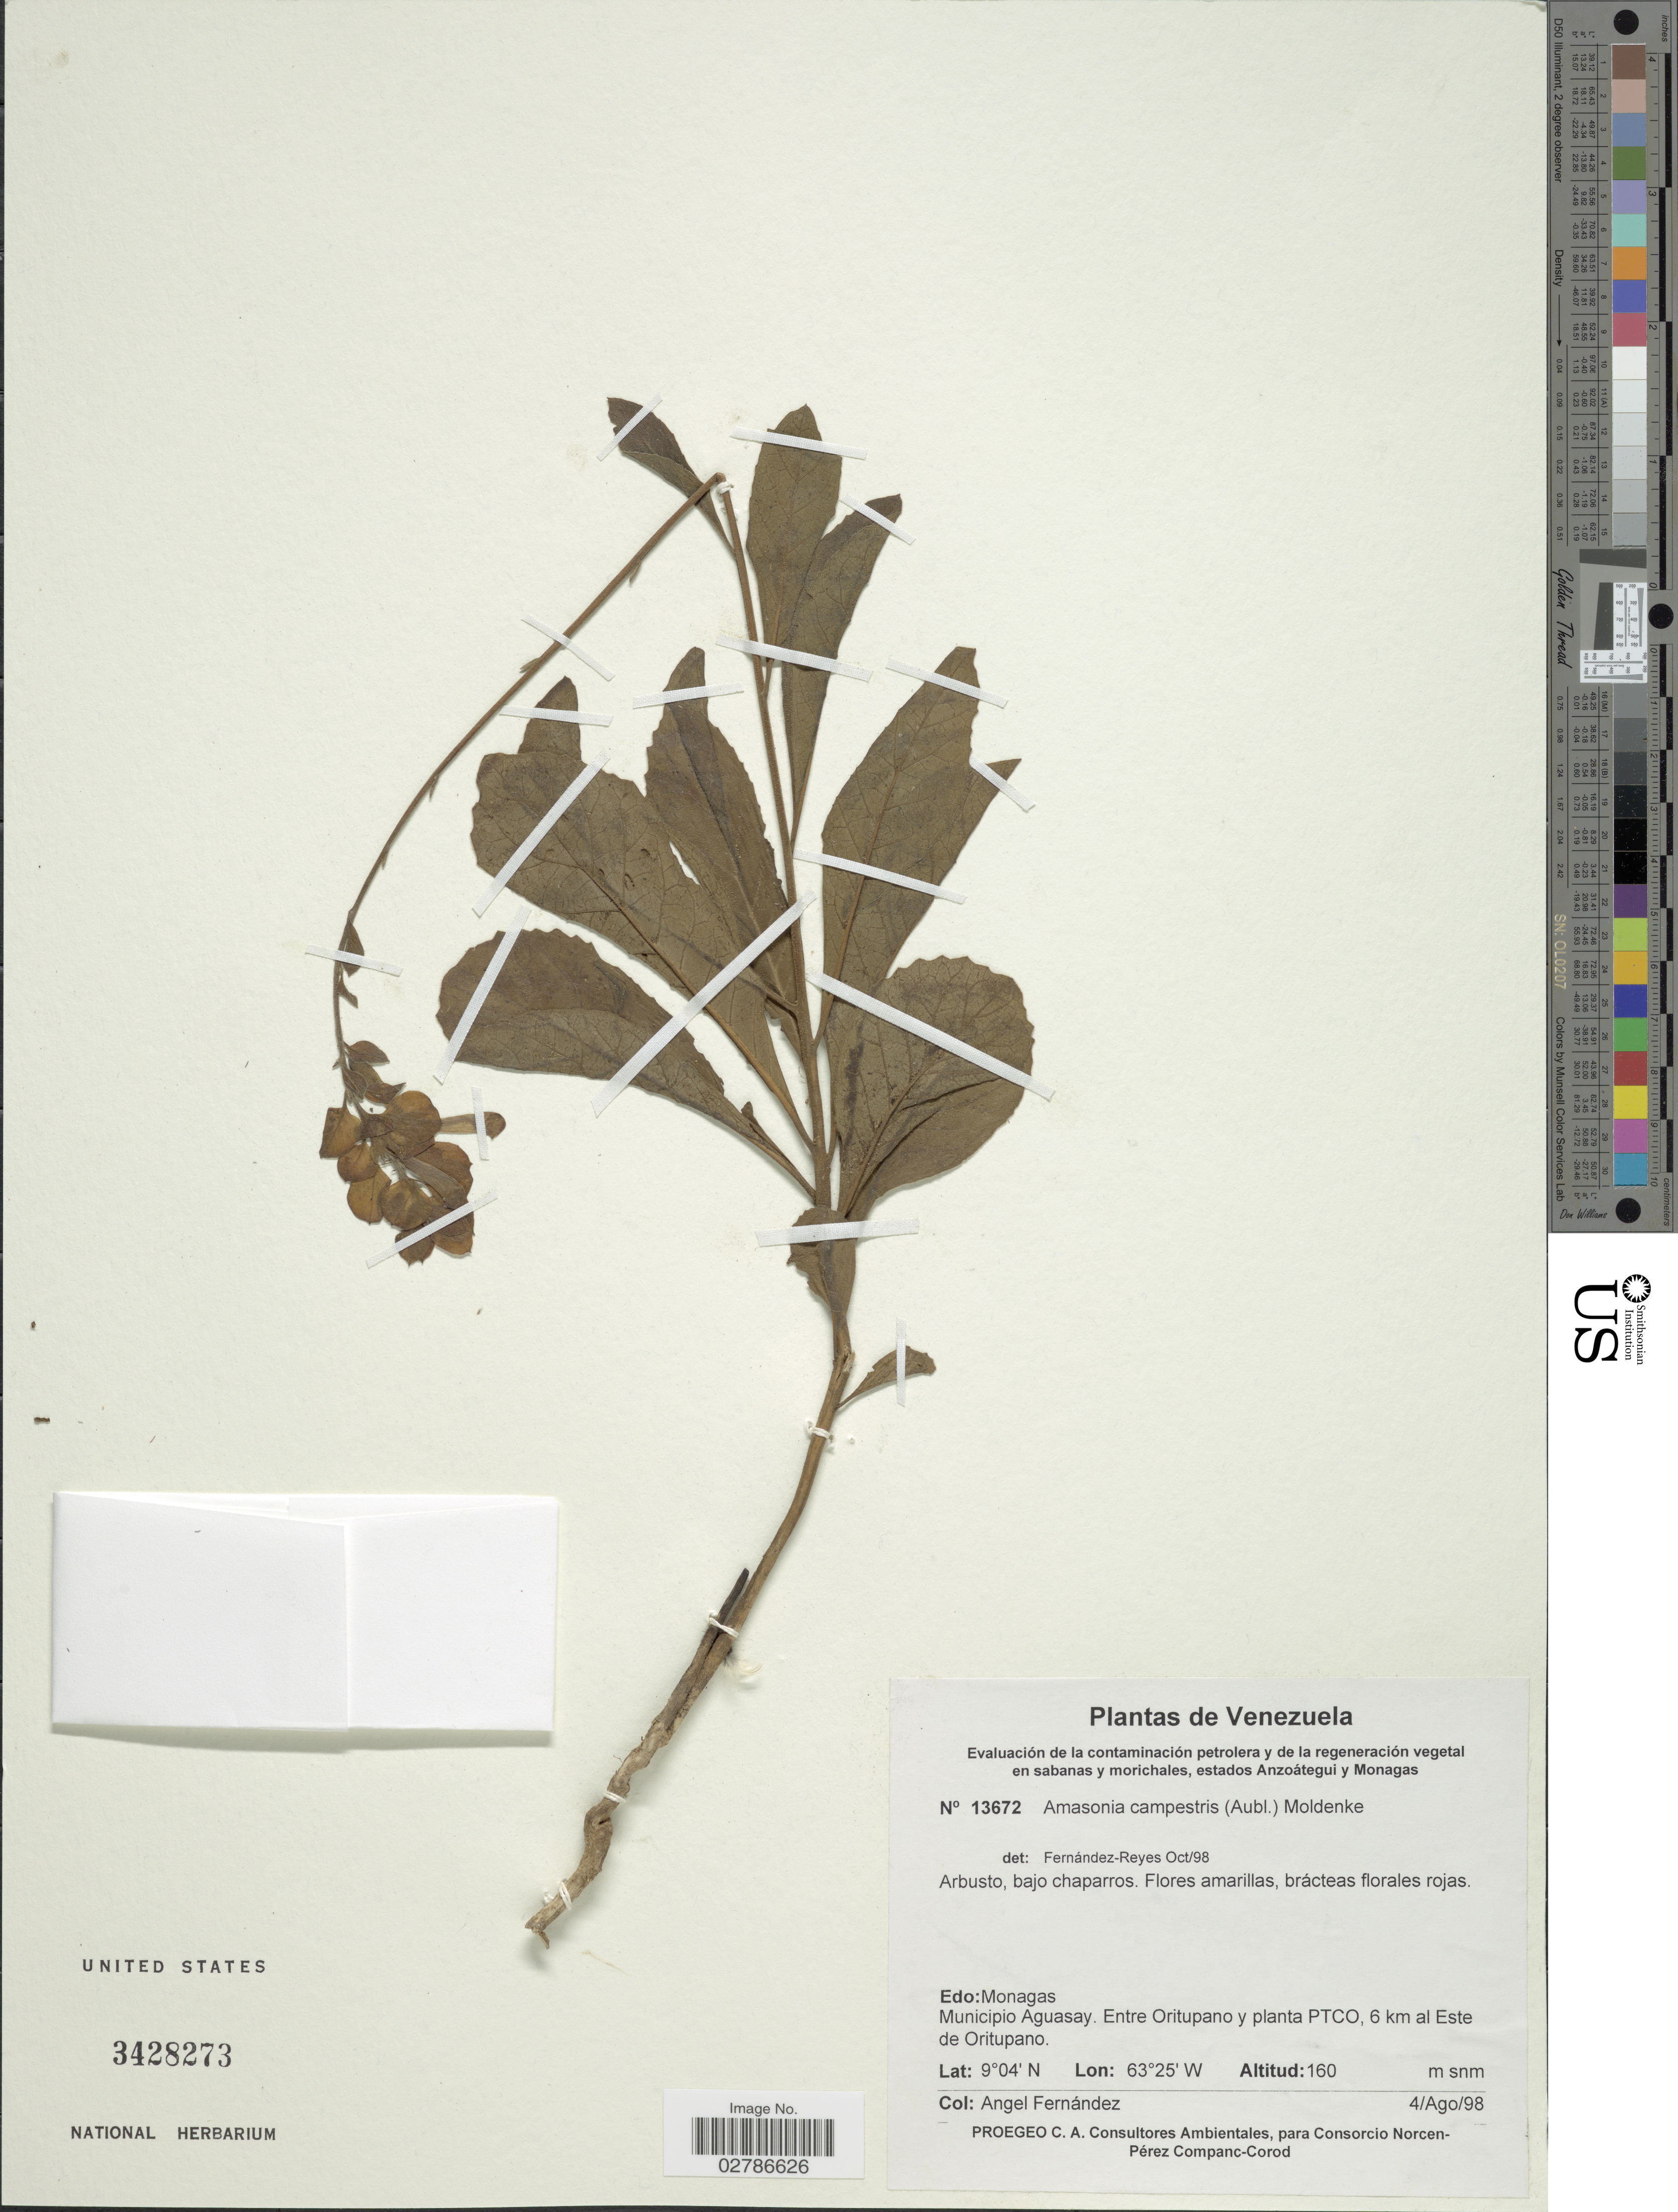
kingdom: Plantae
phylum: Tracheophyta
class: Magnoliopsida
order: Lamiales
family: Lamiaceae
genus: Amasonia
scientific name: Amasonia campestris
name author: (Aubl.) Moldenke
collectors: Á. Fernández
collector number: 13672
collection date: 1998-08-04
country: Venezuela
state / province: Monagas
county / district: Aguasay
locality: Municipio Aguasay. Entre Oritupano y planta PTCO, 6 km al Este de Oritupano.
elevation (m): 160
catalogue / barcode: US 3428273